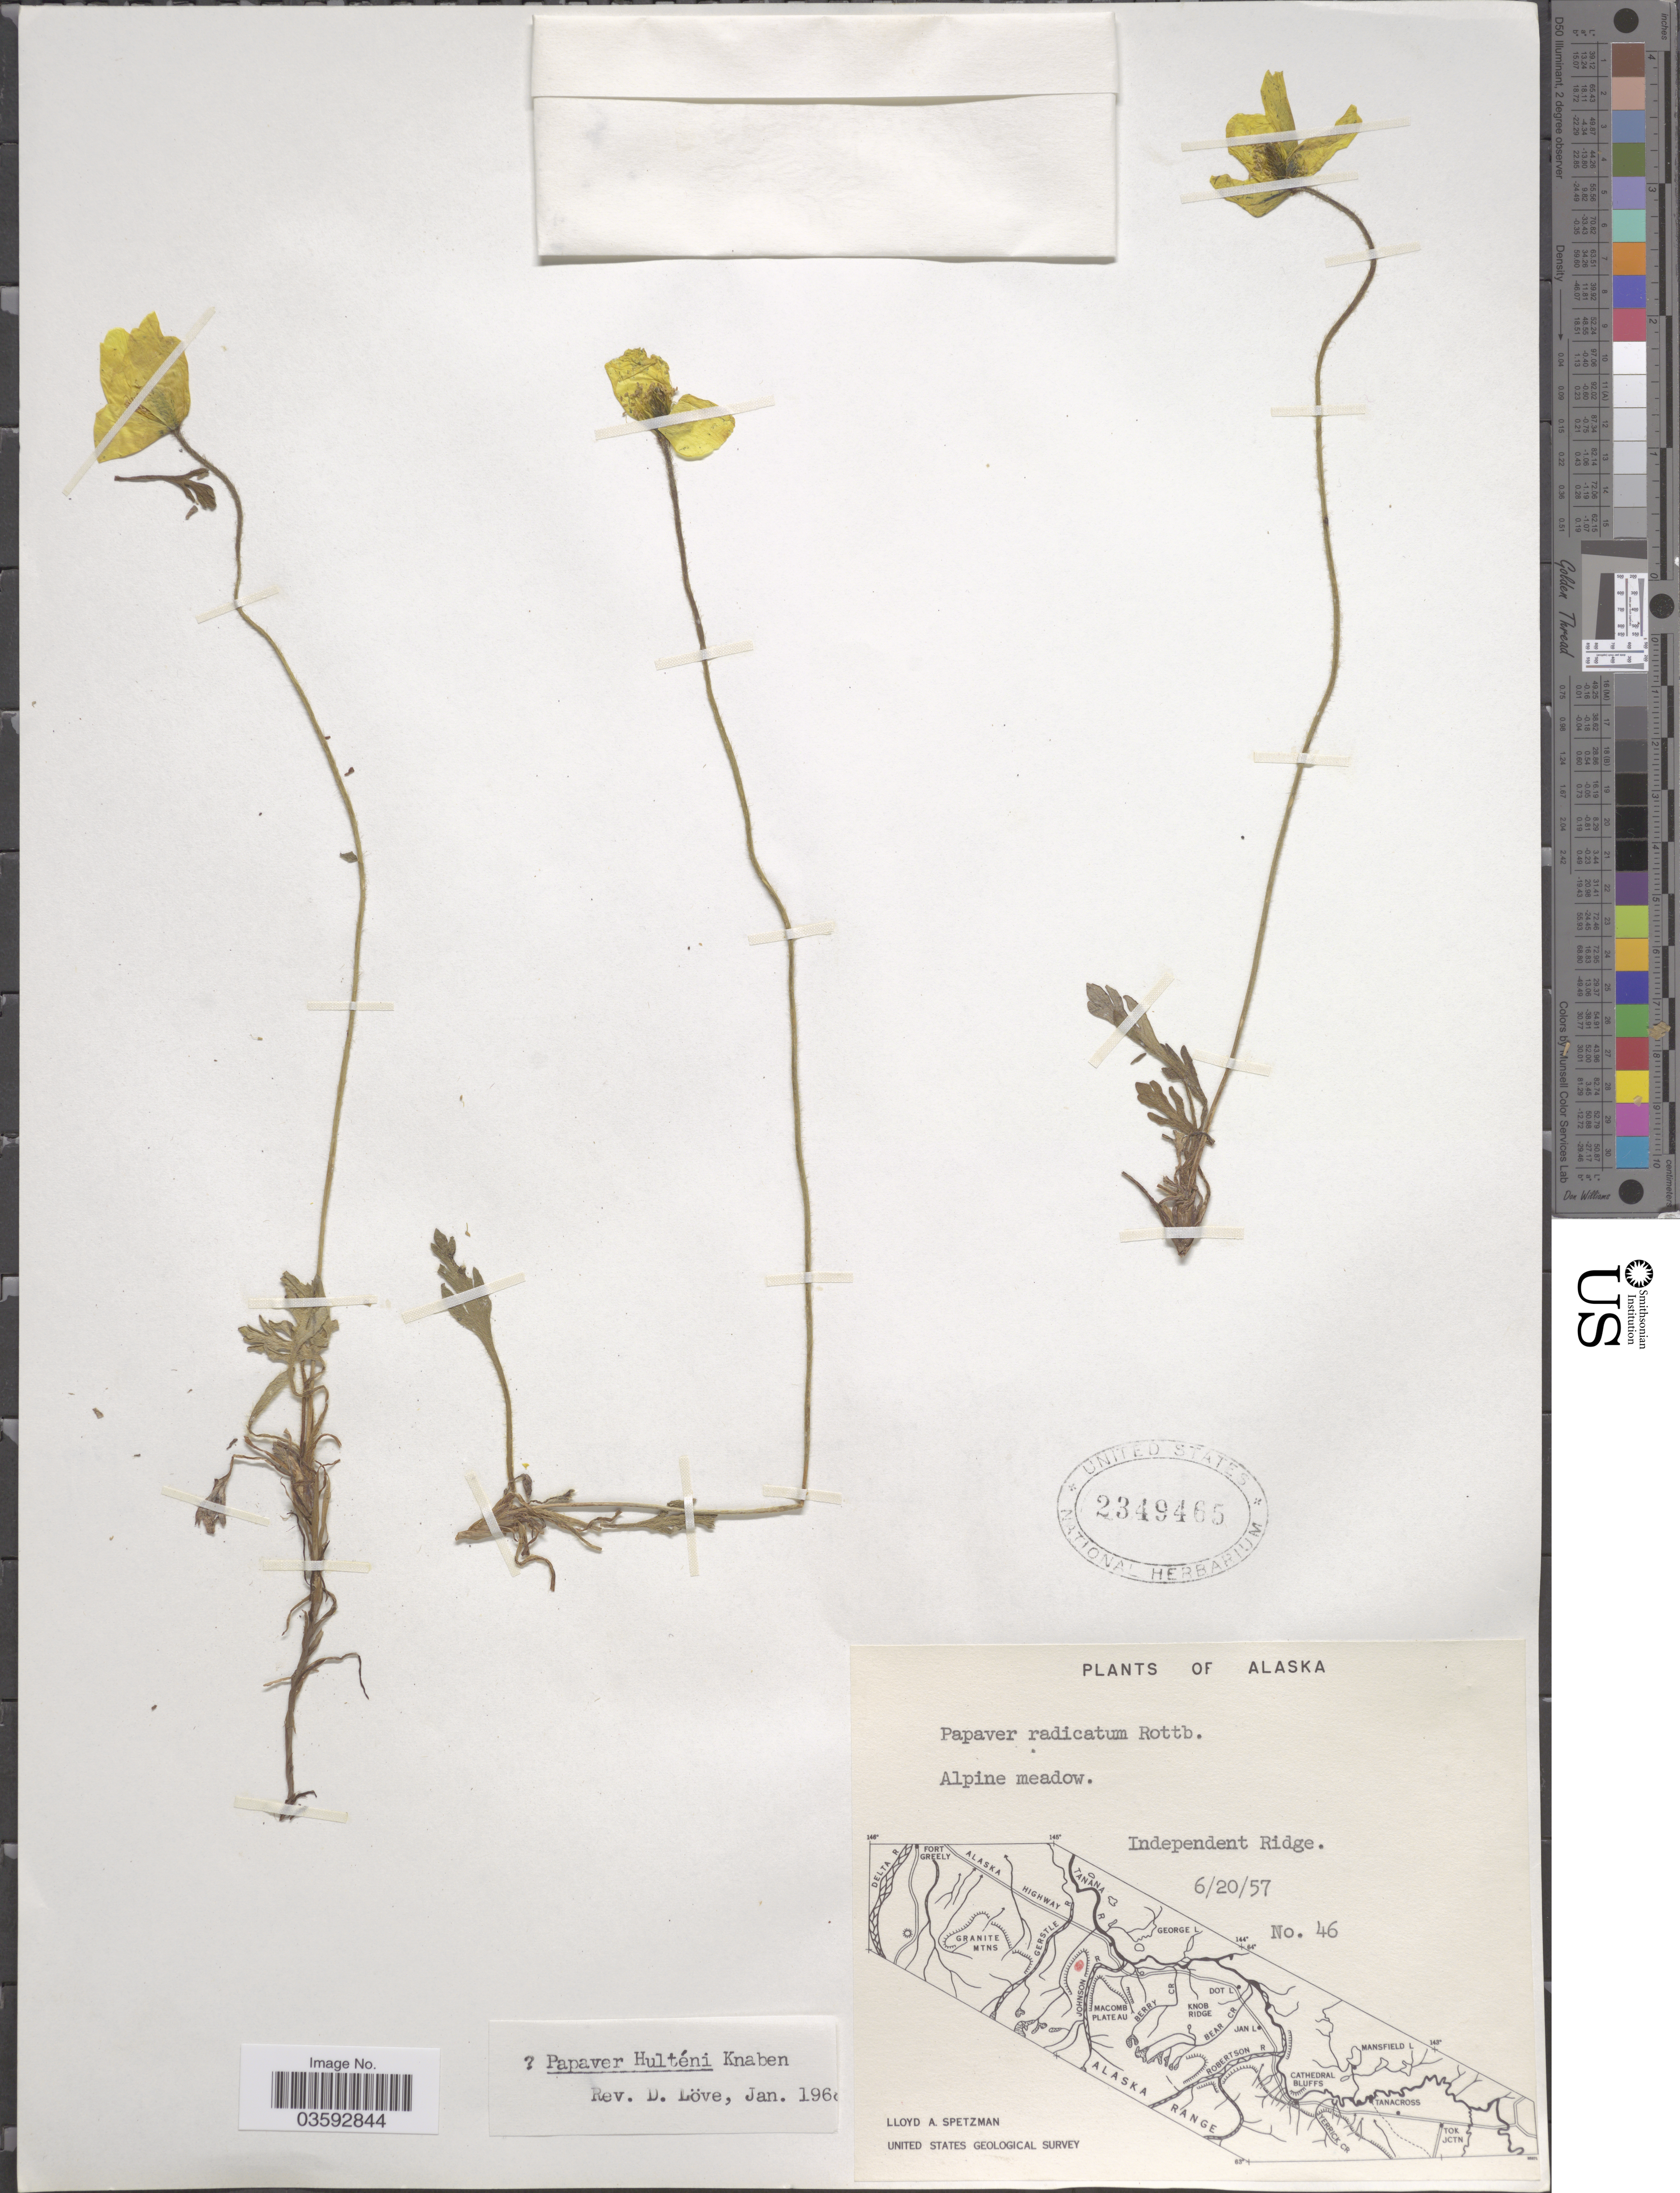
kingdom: Plantae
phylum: Tracheophyta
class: Magnoliopsida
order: Ranunculales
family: Papaveraceae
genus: Papaver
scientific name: Papaver macounii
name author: Greene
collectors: L. Spetzman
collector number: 46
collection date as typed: Transcribed d/m/y: 20/6/57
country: United States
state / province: Alaska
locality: Alpine meadow. Independent Ridge.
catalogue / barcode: US 2349465